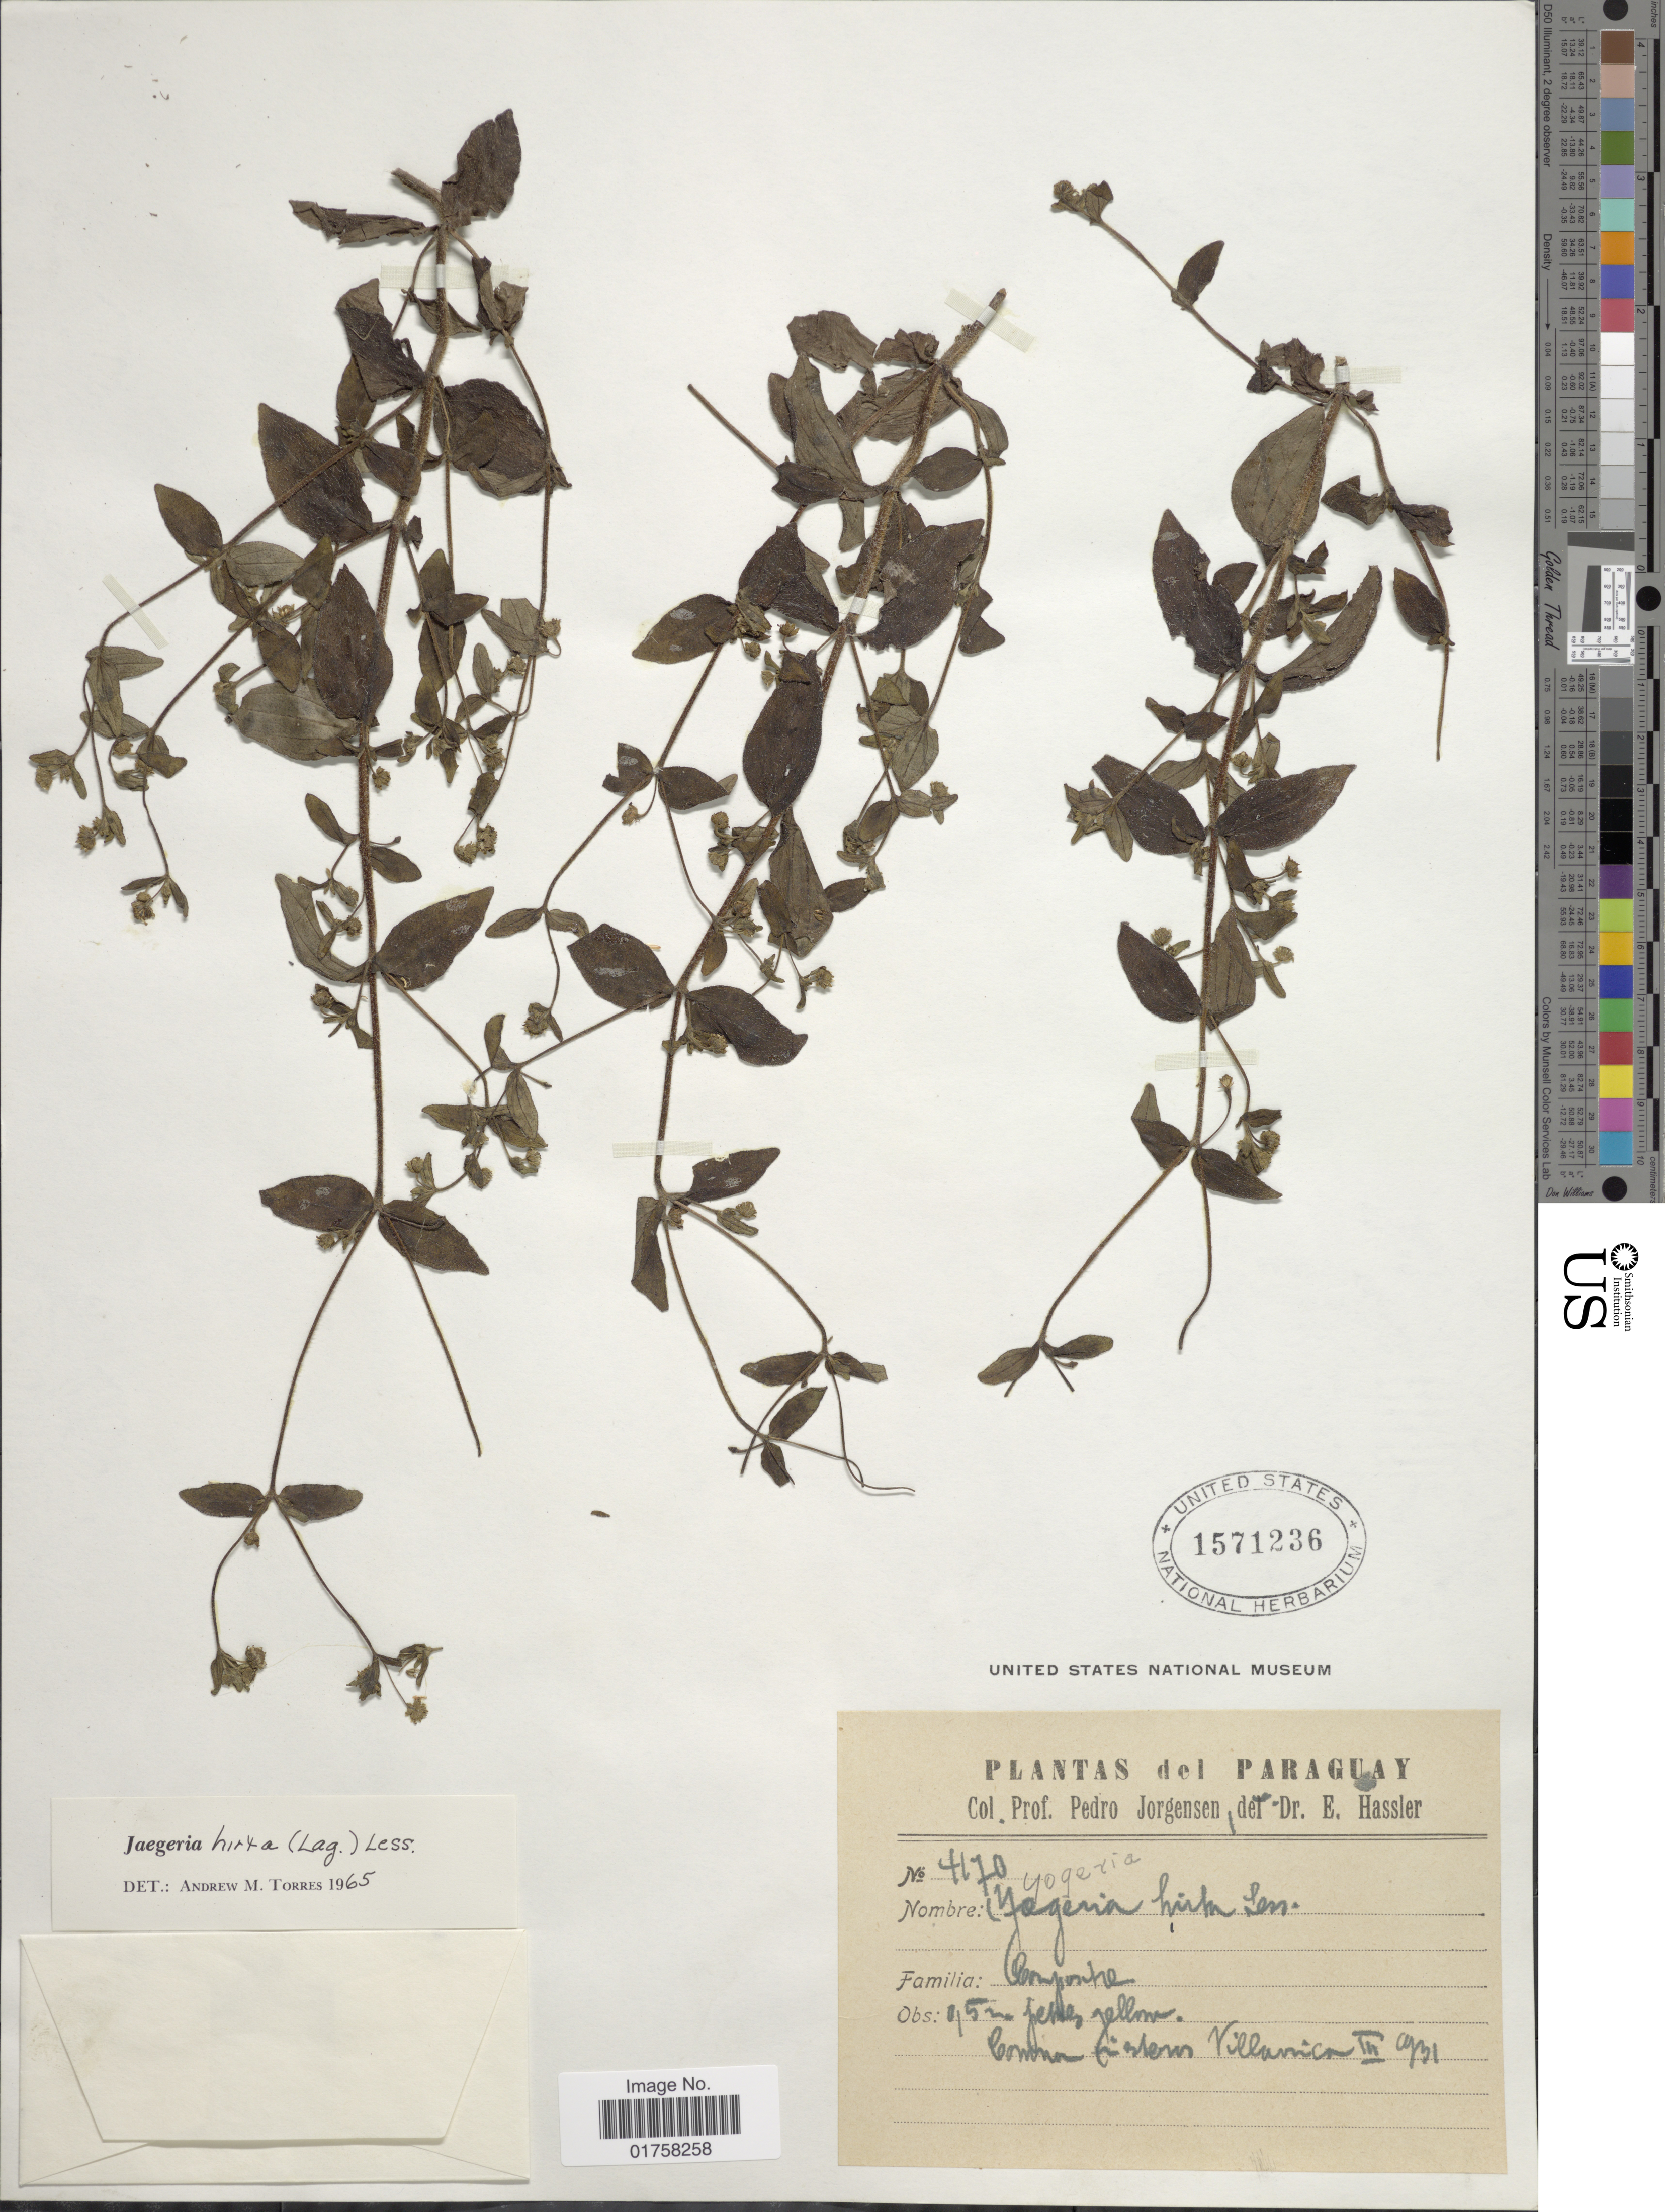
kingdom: Plantae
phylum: Tracheophyta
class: Magnoliopsida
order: Asterales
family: Asteraceae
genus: Jaegeria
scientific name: Jaegeria hirta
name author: (Lag.) Less.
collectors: P. Jörgensen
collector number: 4170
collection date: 1931-03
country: Paraguay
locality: Common Cistern Villavinca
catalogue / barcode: US 1571236